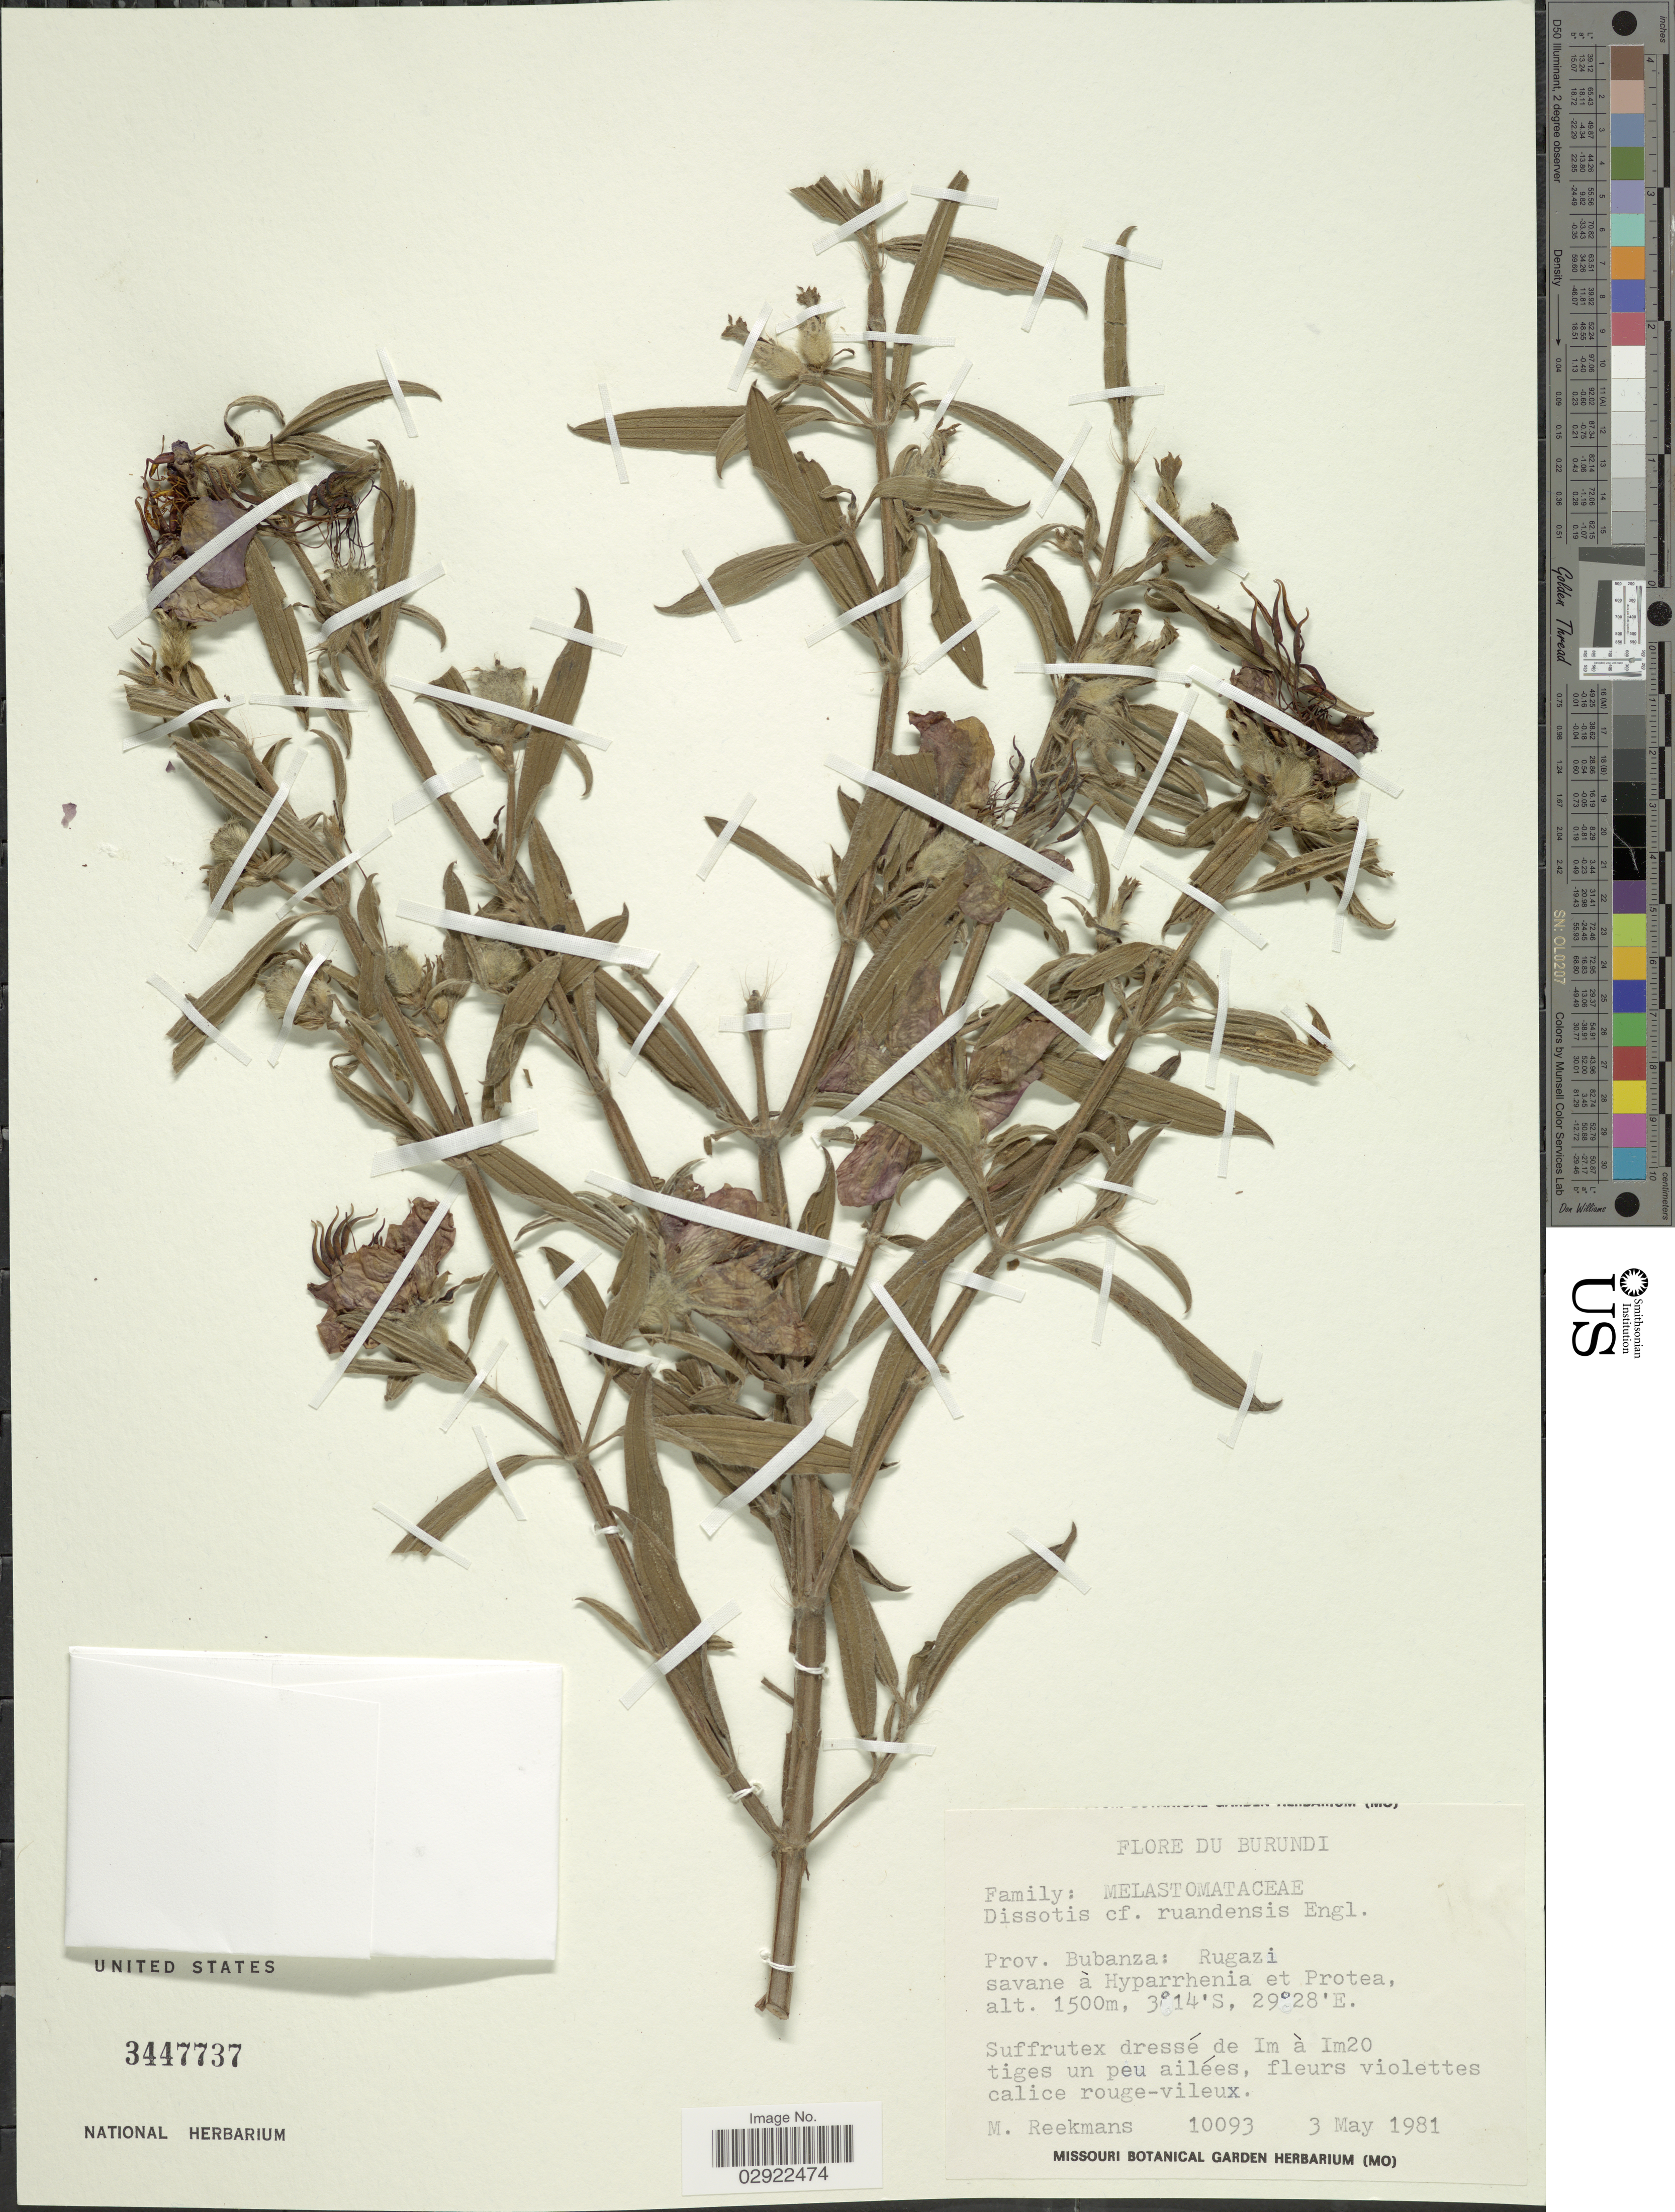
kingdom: Plantae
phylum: Tracheophyta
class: Magnoliopsida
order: Myrtales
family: Melastomataceae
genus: Feliciotis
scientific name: Feliciotis ruandensis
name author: (Engl.) Ver.-Lib. & G. Kadereit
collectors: M. Reekmans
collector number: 10093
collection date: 1981-05-03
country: Burundi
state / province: Bubanza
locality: Rugazi.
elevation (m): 1500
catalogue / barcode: US 3447737